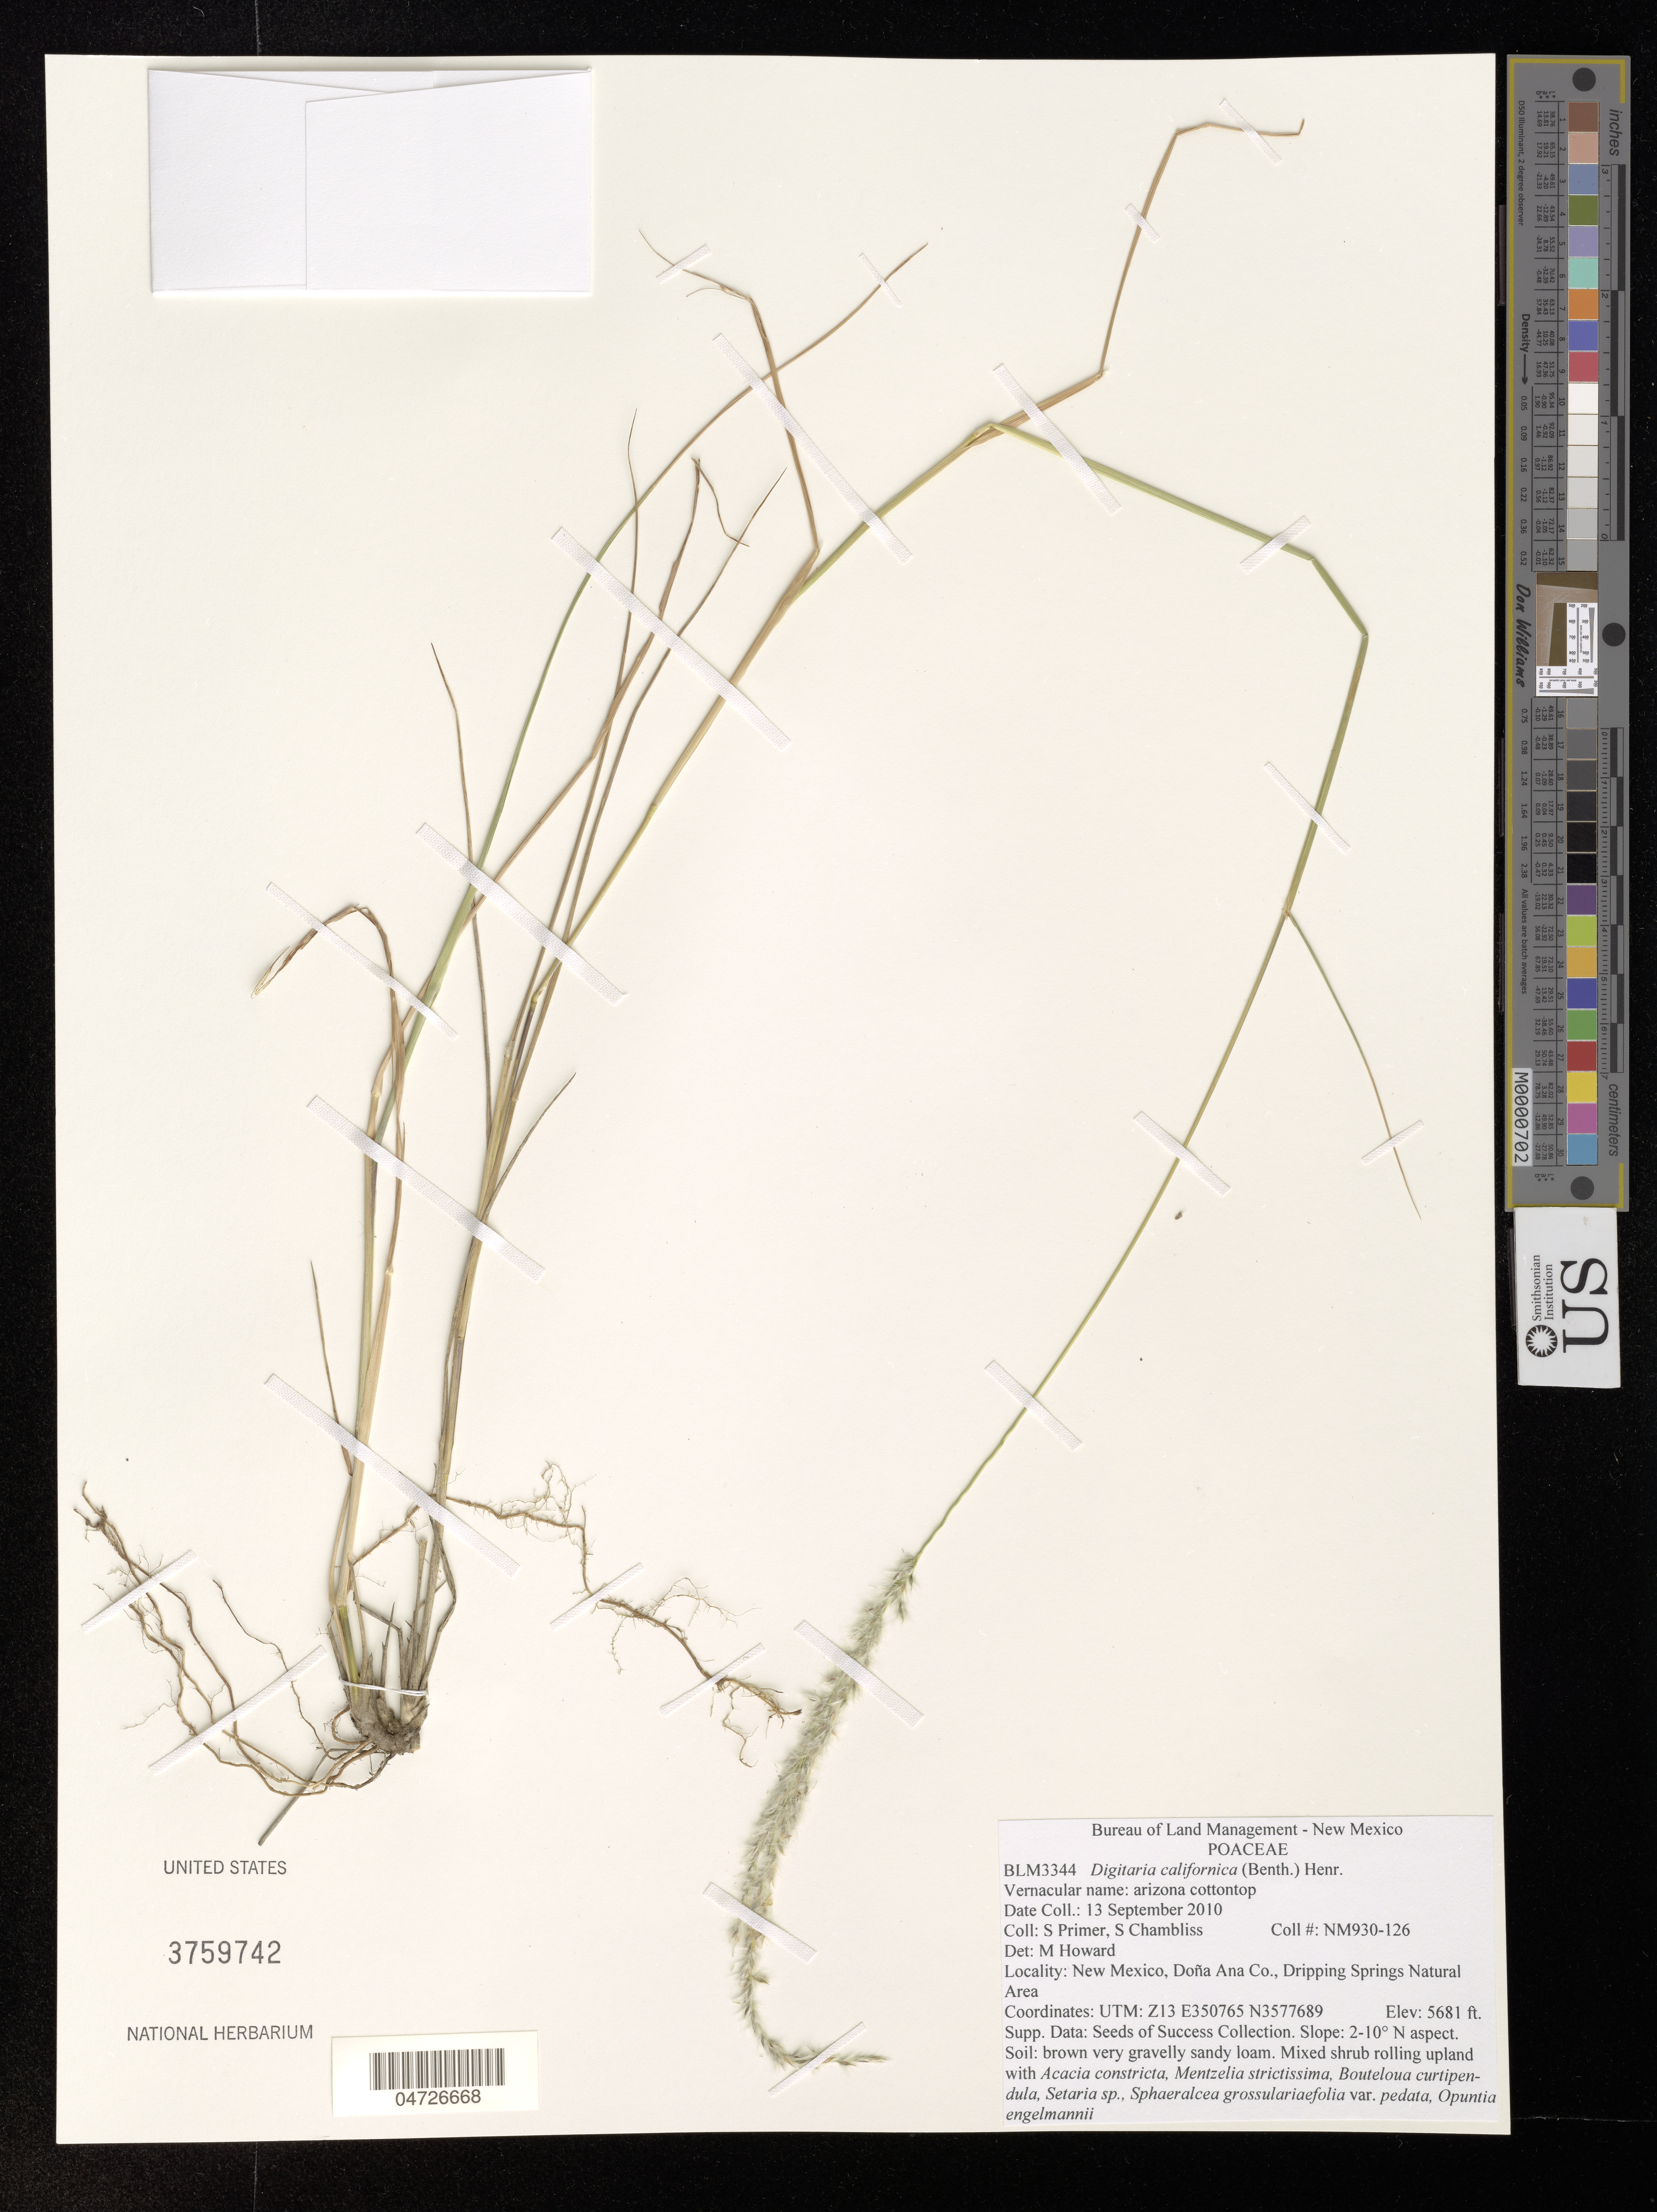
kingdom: Plantae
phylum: Tracheophyta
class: Liliopsida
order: Poales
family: Poaceae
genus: Digitaria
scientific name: Digitaria californica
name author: (Benth.) Henr.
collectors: S. Primer & S. Chambliss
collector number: NM930-126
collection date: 2010-09-13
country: United States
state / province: New Mexico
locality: Doña Ana Co., Dripping Springs Natural Area.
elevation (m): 1732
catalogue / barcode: US 3759742